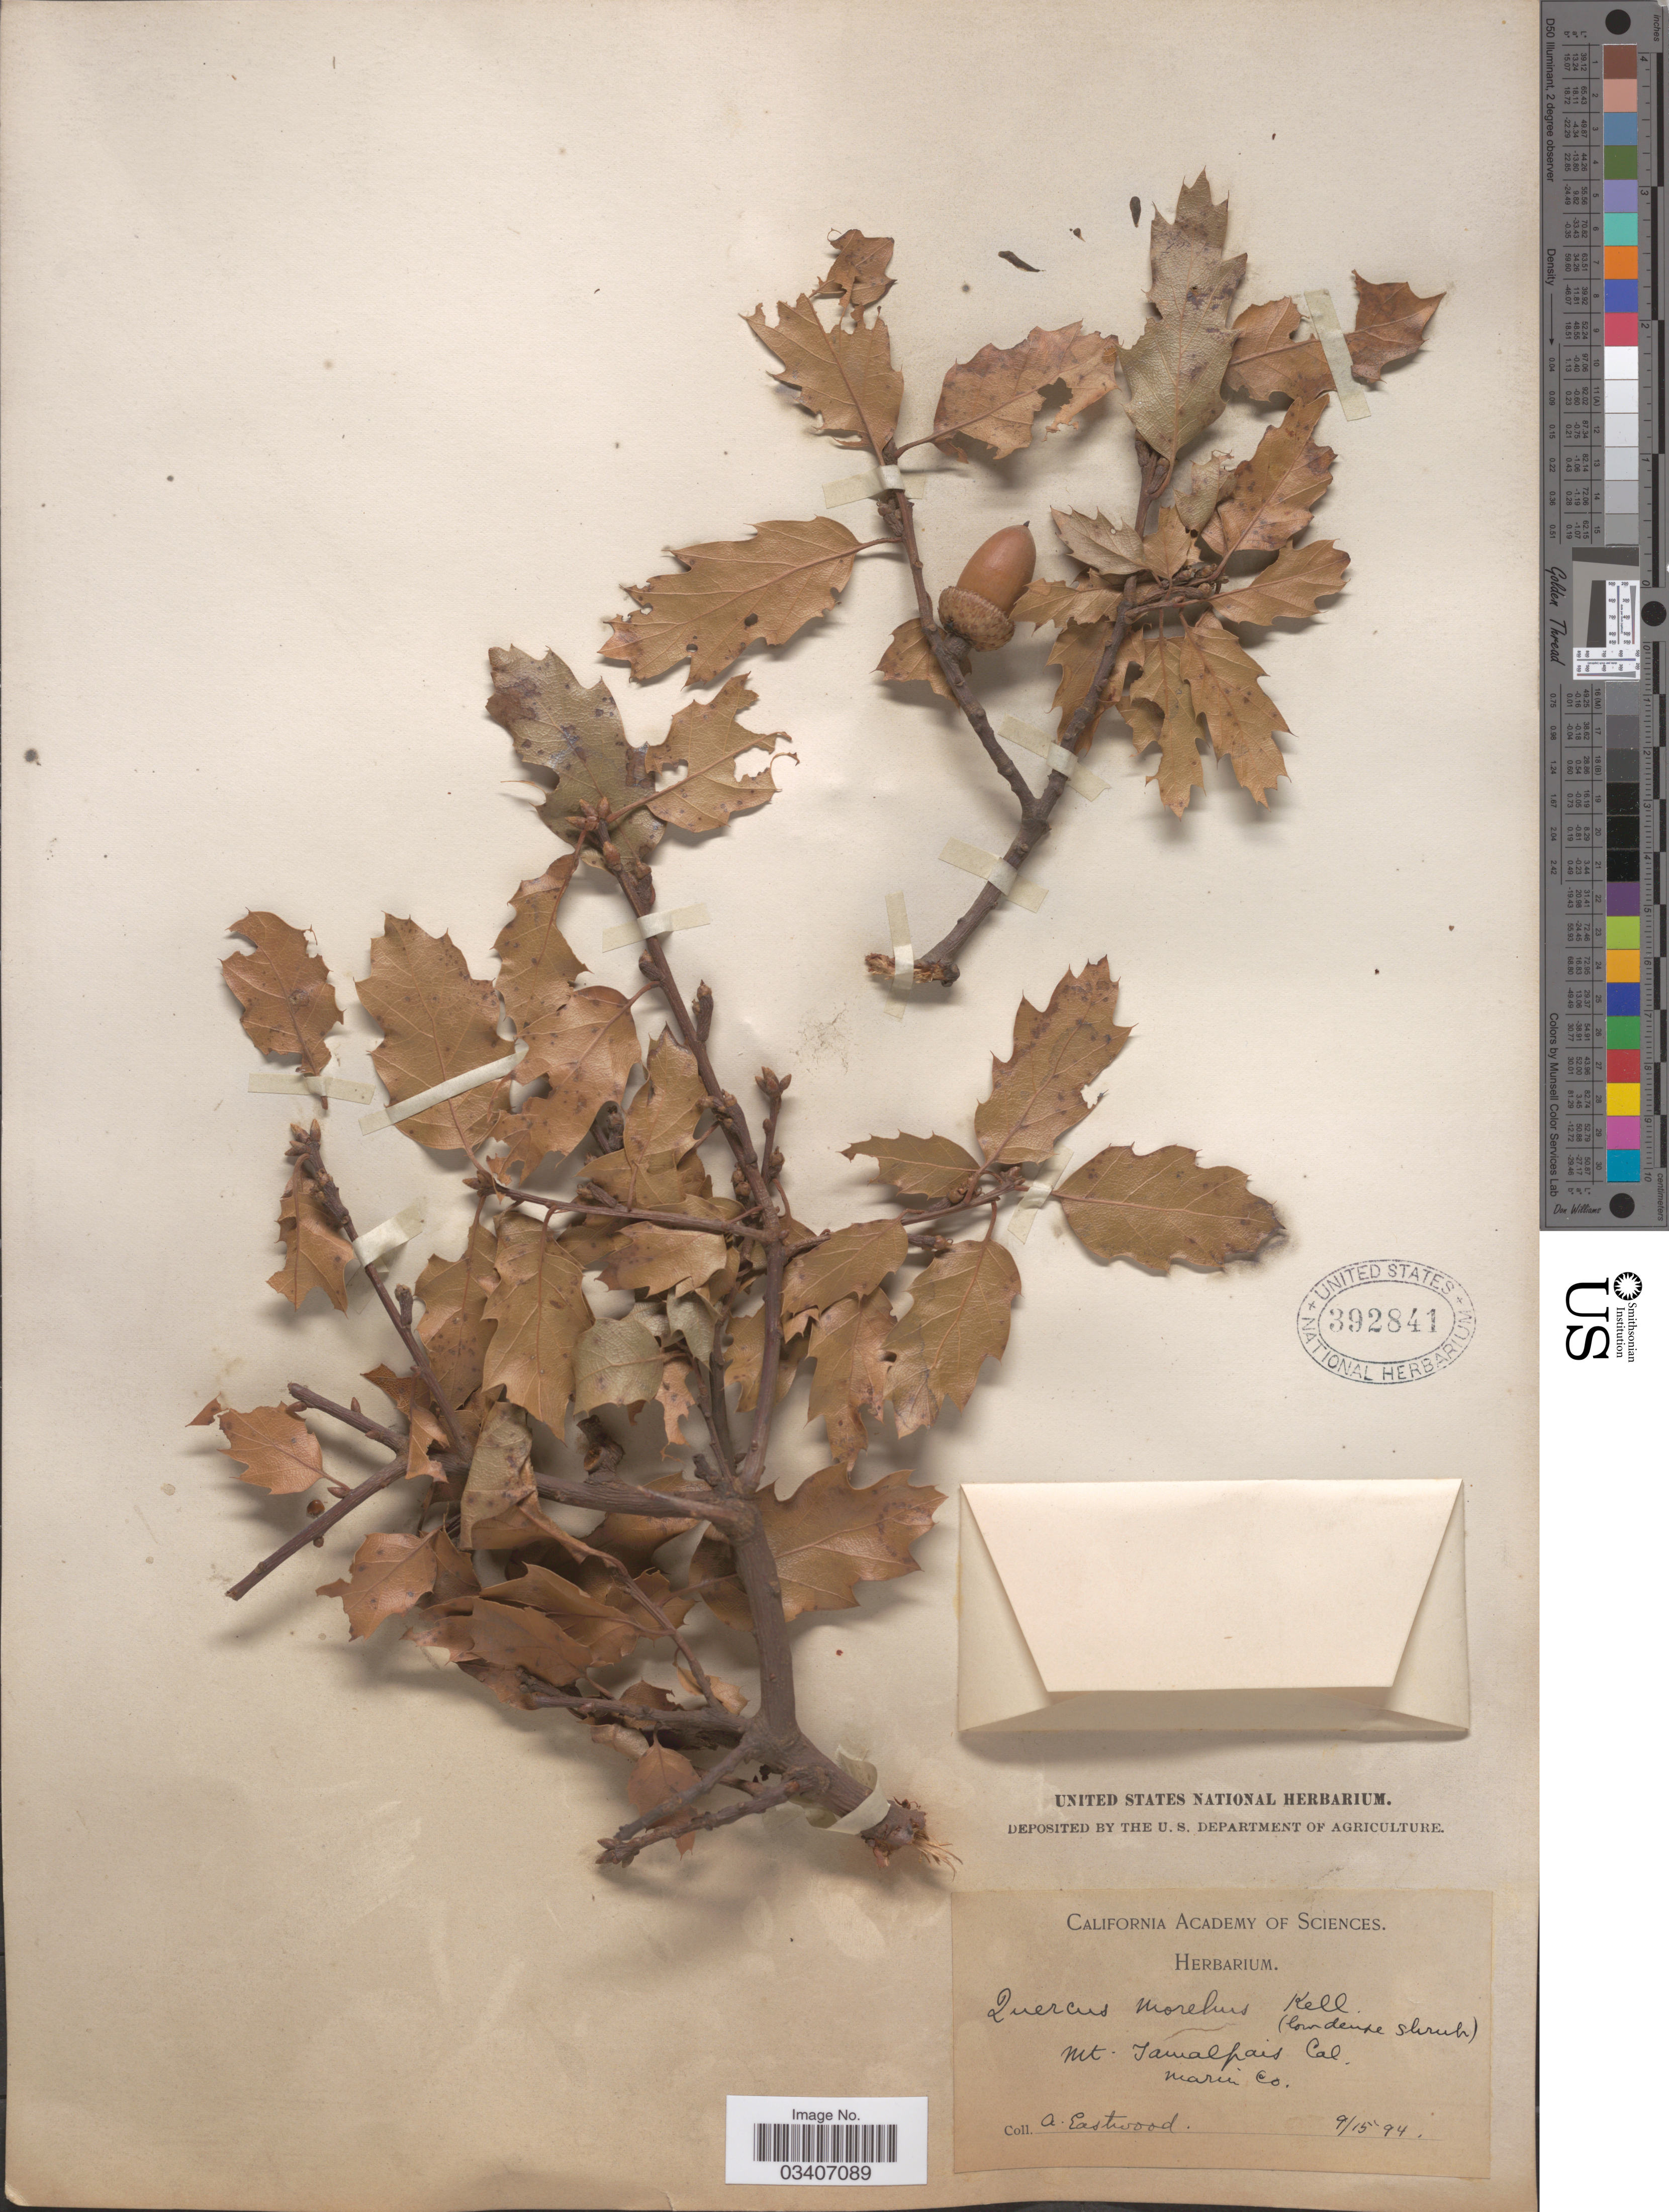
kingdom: Plantae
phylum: Tracheophyta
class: Magnoliopsida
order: Fagales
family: Fagaceae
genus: Quercus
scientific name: Quercus x moreha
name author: Kellogg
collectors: A. Eastwood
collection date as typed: Transcribed d/m/y: 15/9/94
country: United States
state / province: California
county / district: Marin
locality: Mt. Tamalpais. Marin Co.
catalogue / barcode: US 392841